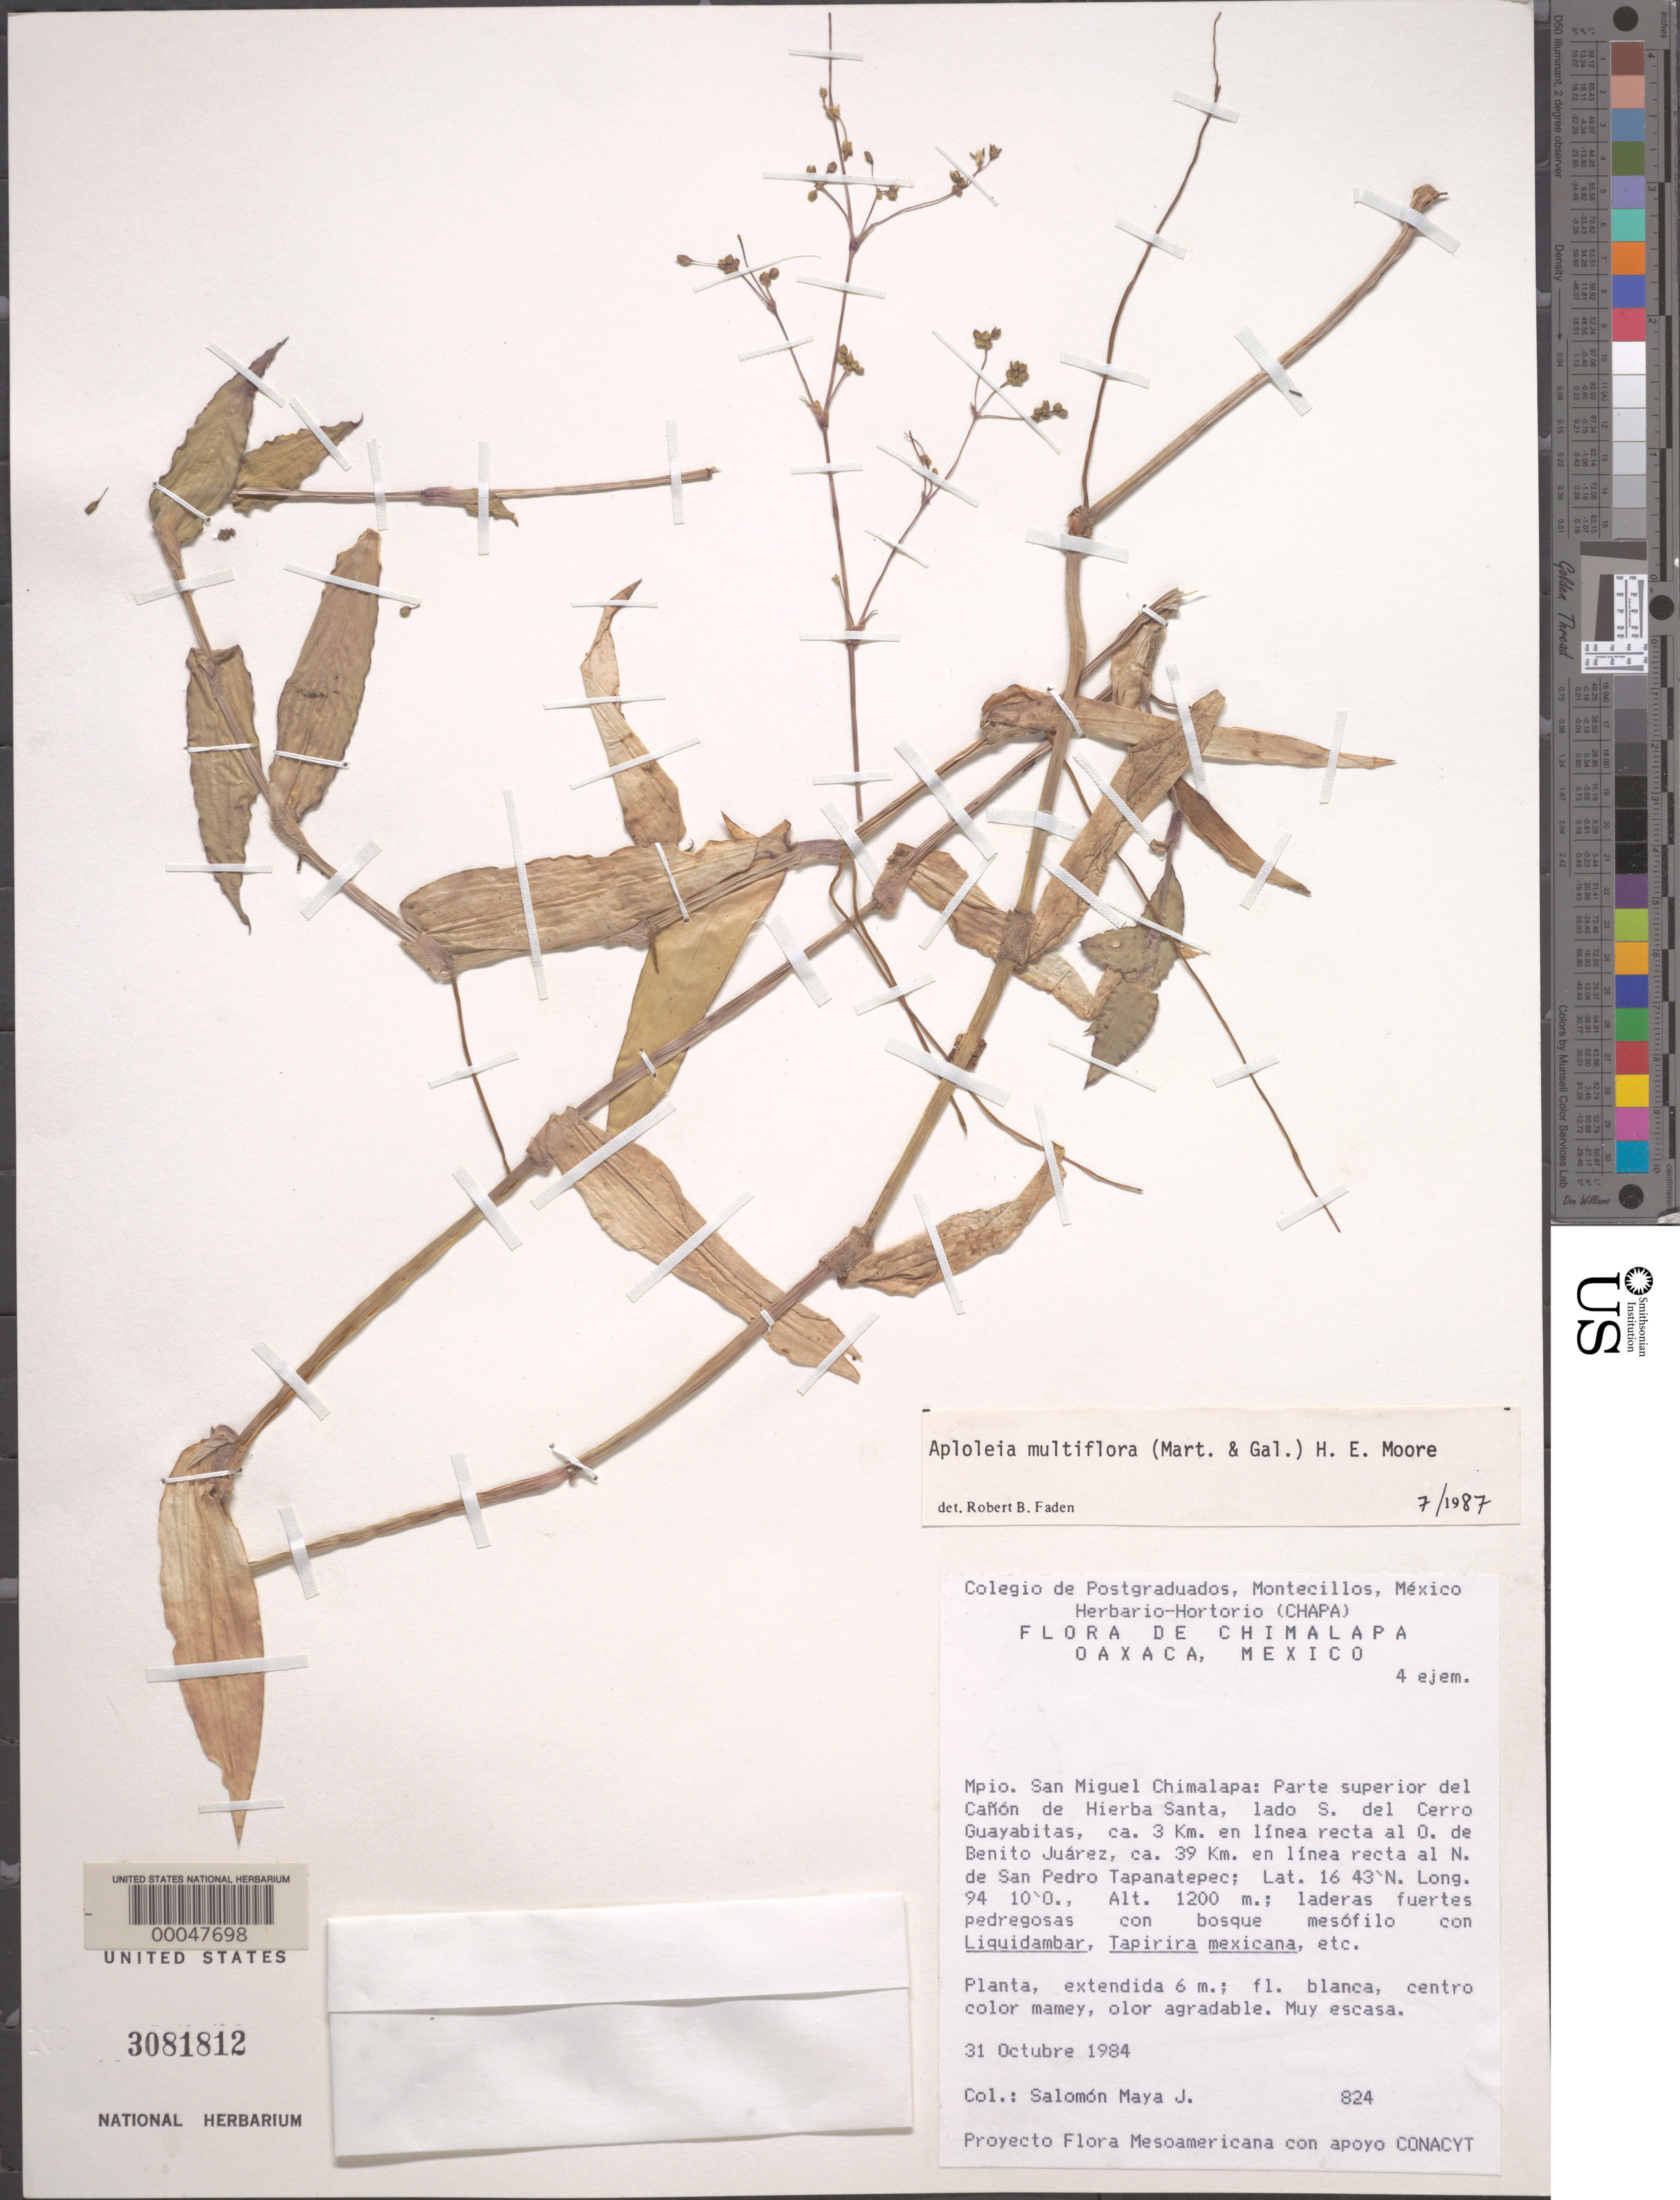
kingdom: Plantae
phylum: Tracheophyta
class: Liliopsida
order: Commelinales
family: Commelinaceae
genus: Callisia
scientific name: Callisia multiflora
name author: (M. Martens & Galeotti) Standl.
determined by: Faden, Robert B., (US), Smithsonian Institution - National Museum of Natural History (UNITED STATES)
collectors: S. Maya J.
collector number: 824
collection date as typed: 31 Oct 1984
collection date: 1984-10-31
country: Mexico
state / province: Oaxaca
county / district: San Miguel Chimalapa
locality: Upper part of canyon hierba santa side of cerro guayabitas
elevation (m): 1200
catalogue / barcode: US 3081812